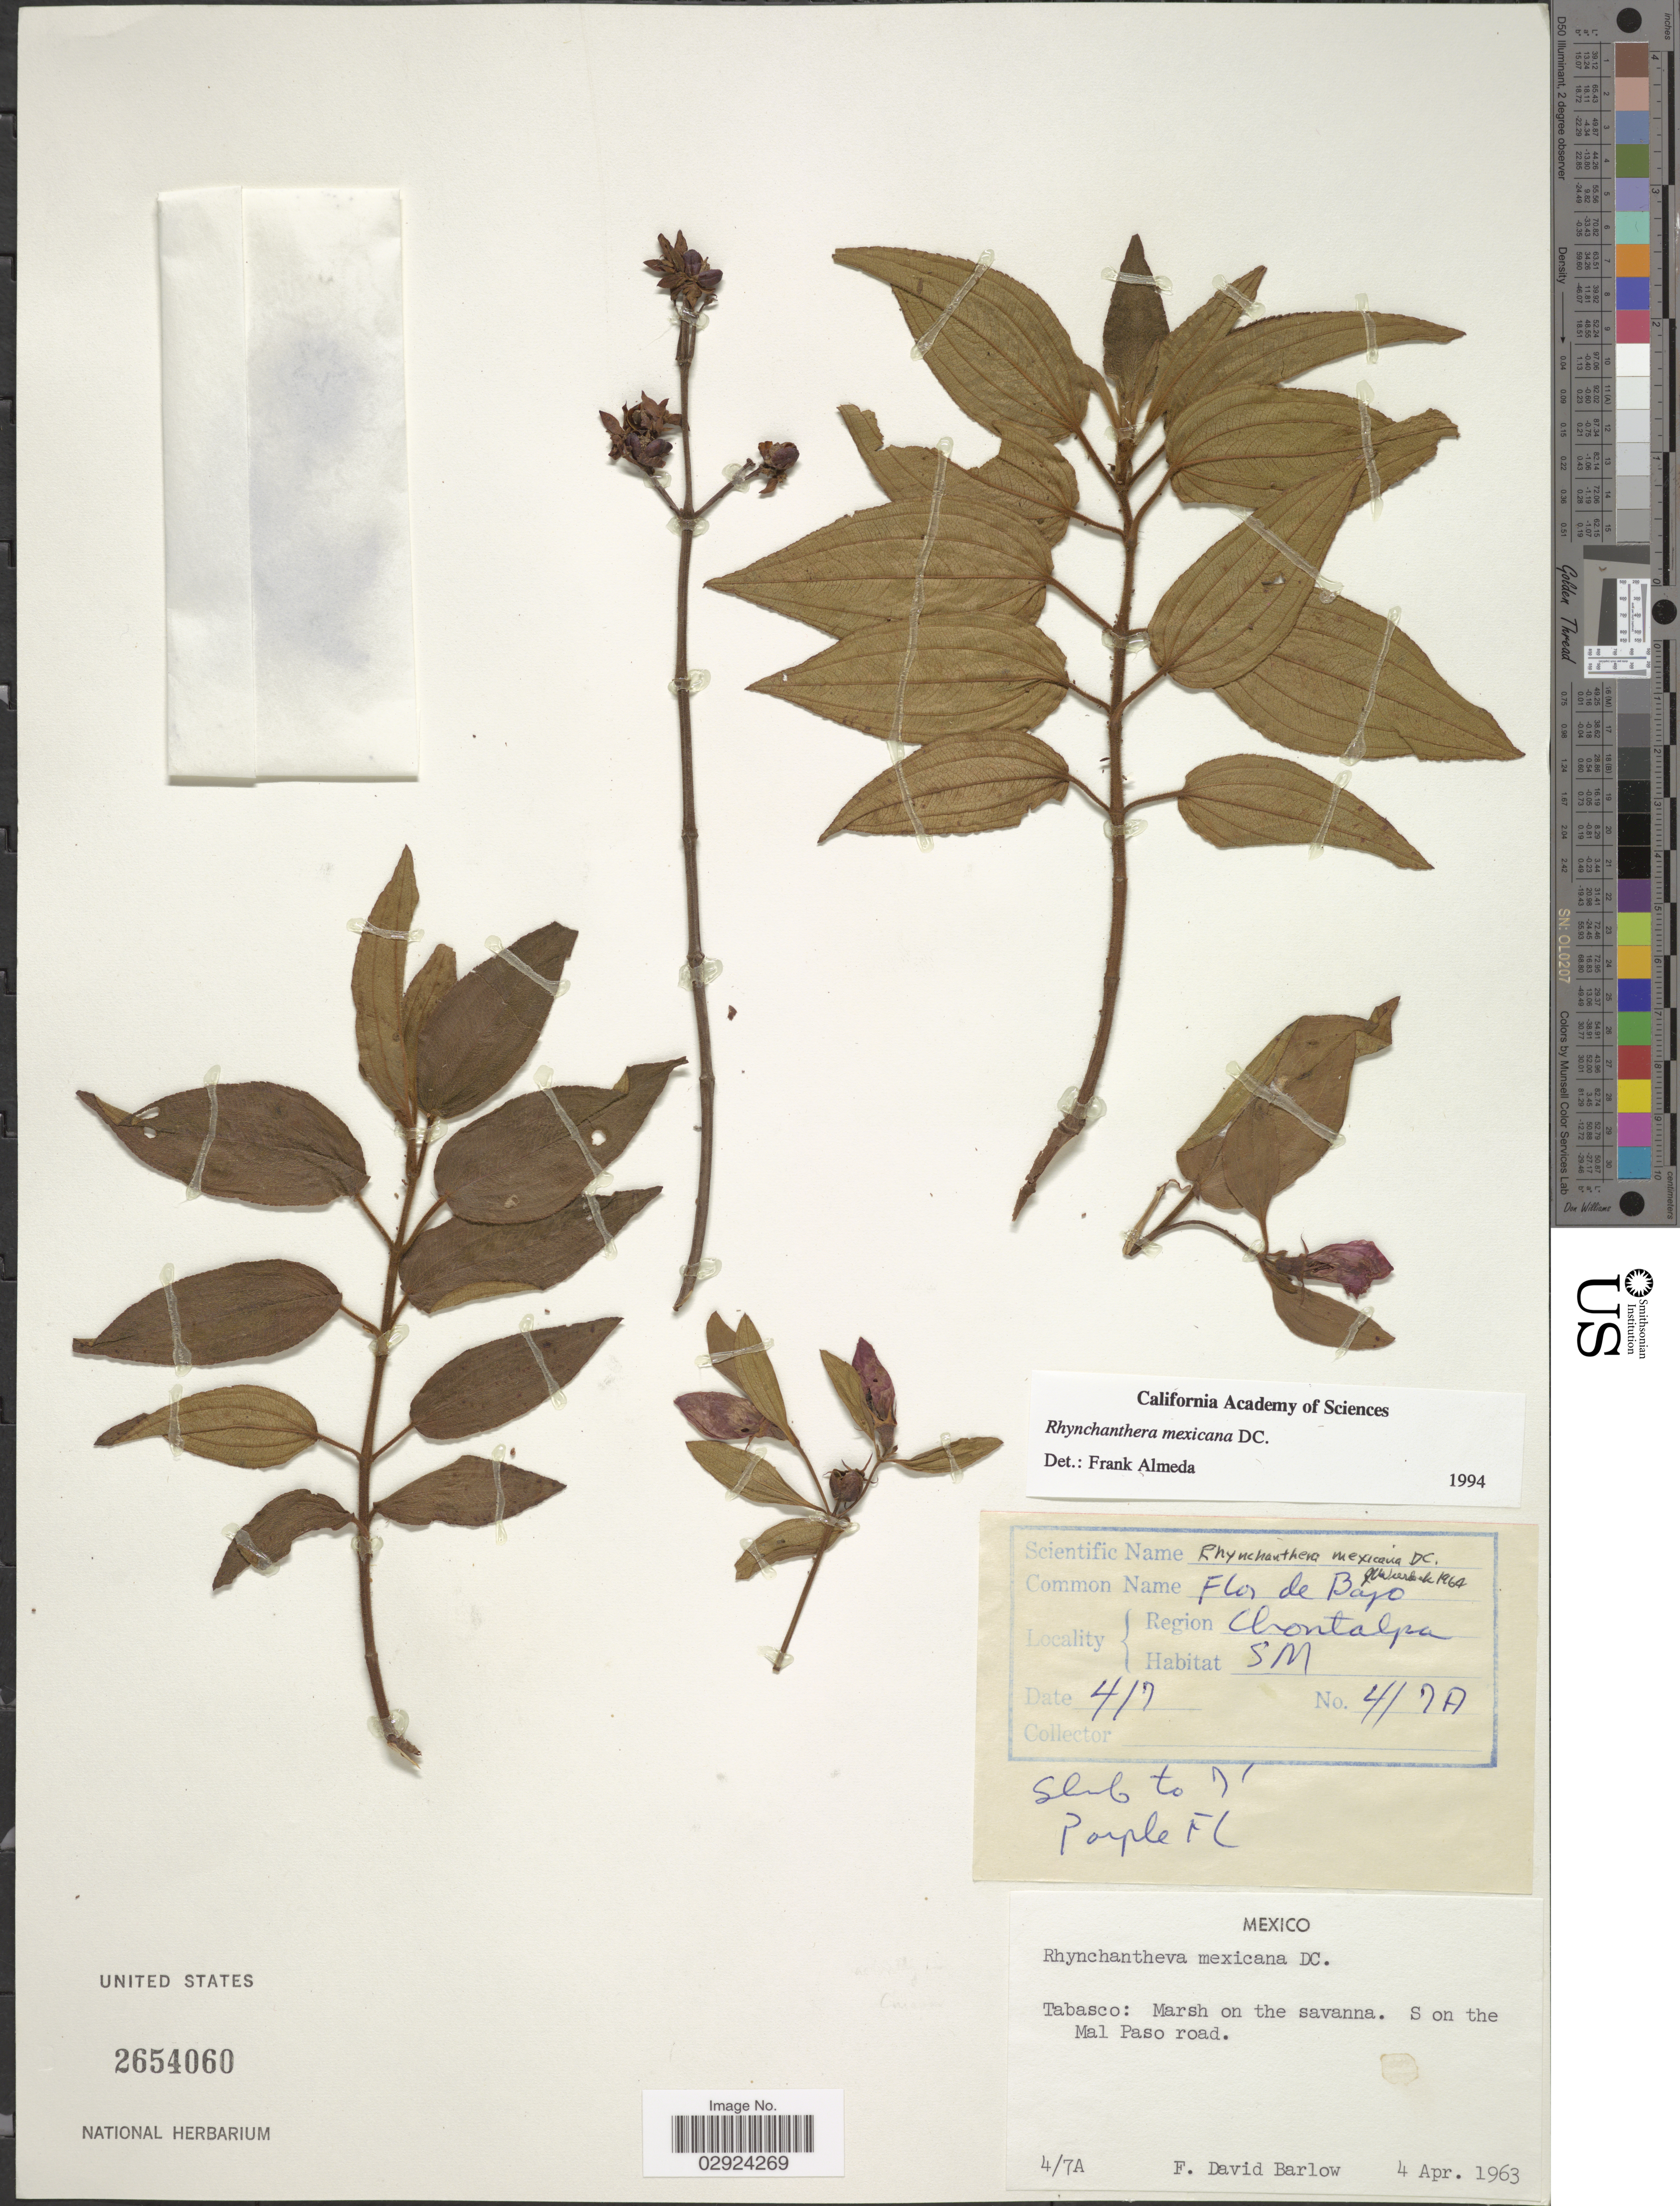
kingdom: Plantae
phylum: Tracheophyta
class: Magnoliopsida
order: Myrtales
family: Melastomataceae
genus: Rhynchanthera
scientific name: Rhynchanthera mexicana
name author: DC.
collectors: F. D. Barlow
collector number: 4/7A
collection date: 1963-04-04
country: Mexico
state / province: Tabasco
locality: Tabasco: Marsh on the savanna, S on the Mal Paso road.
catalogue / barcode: US 2654060